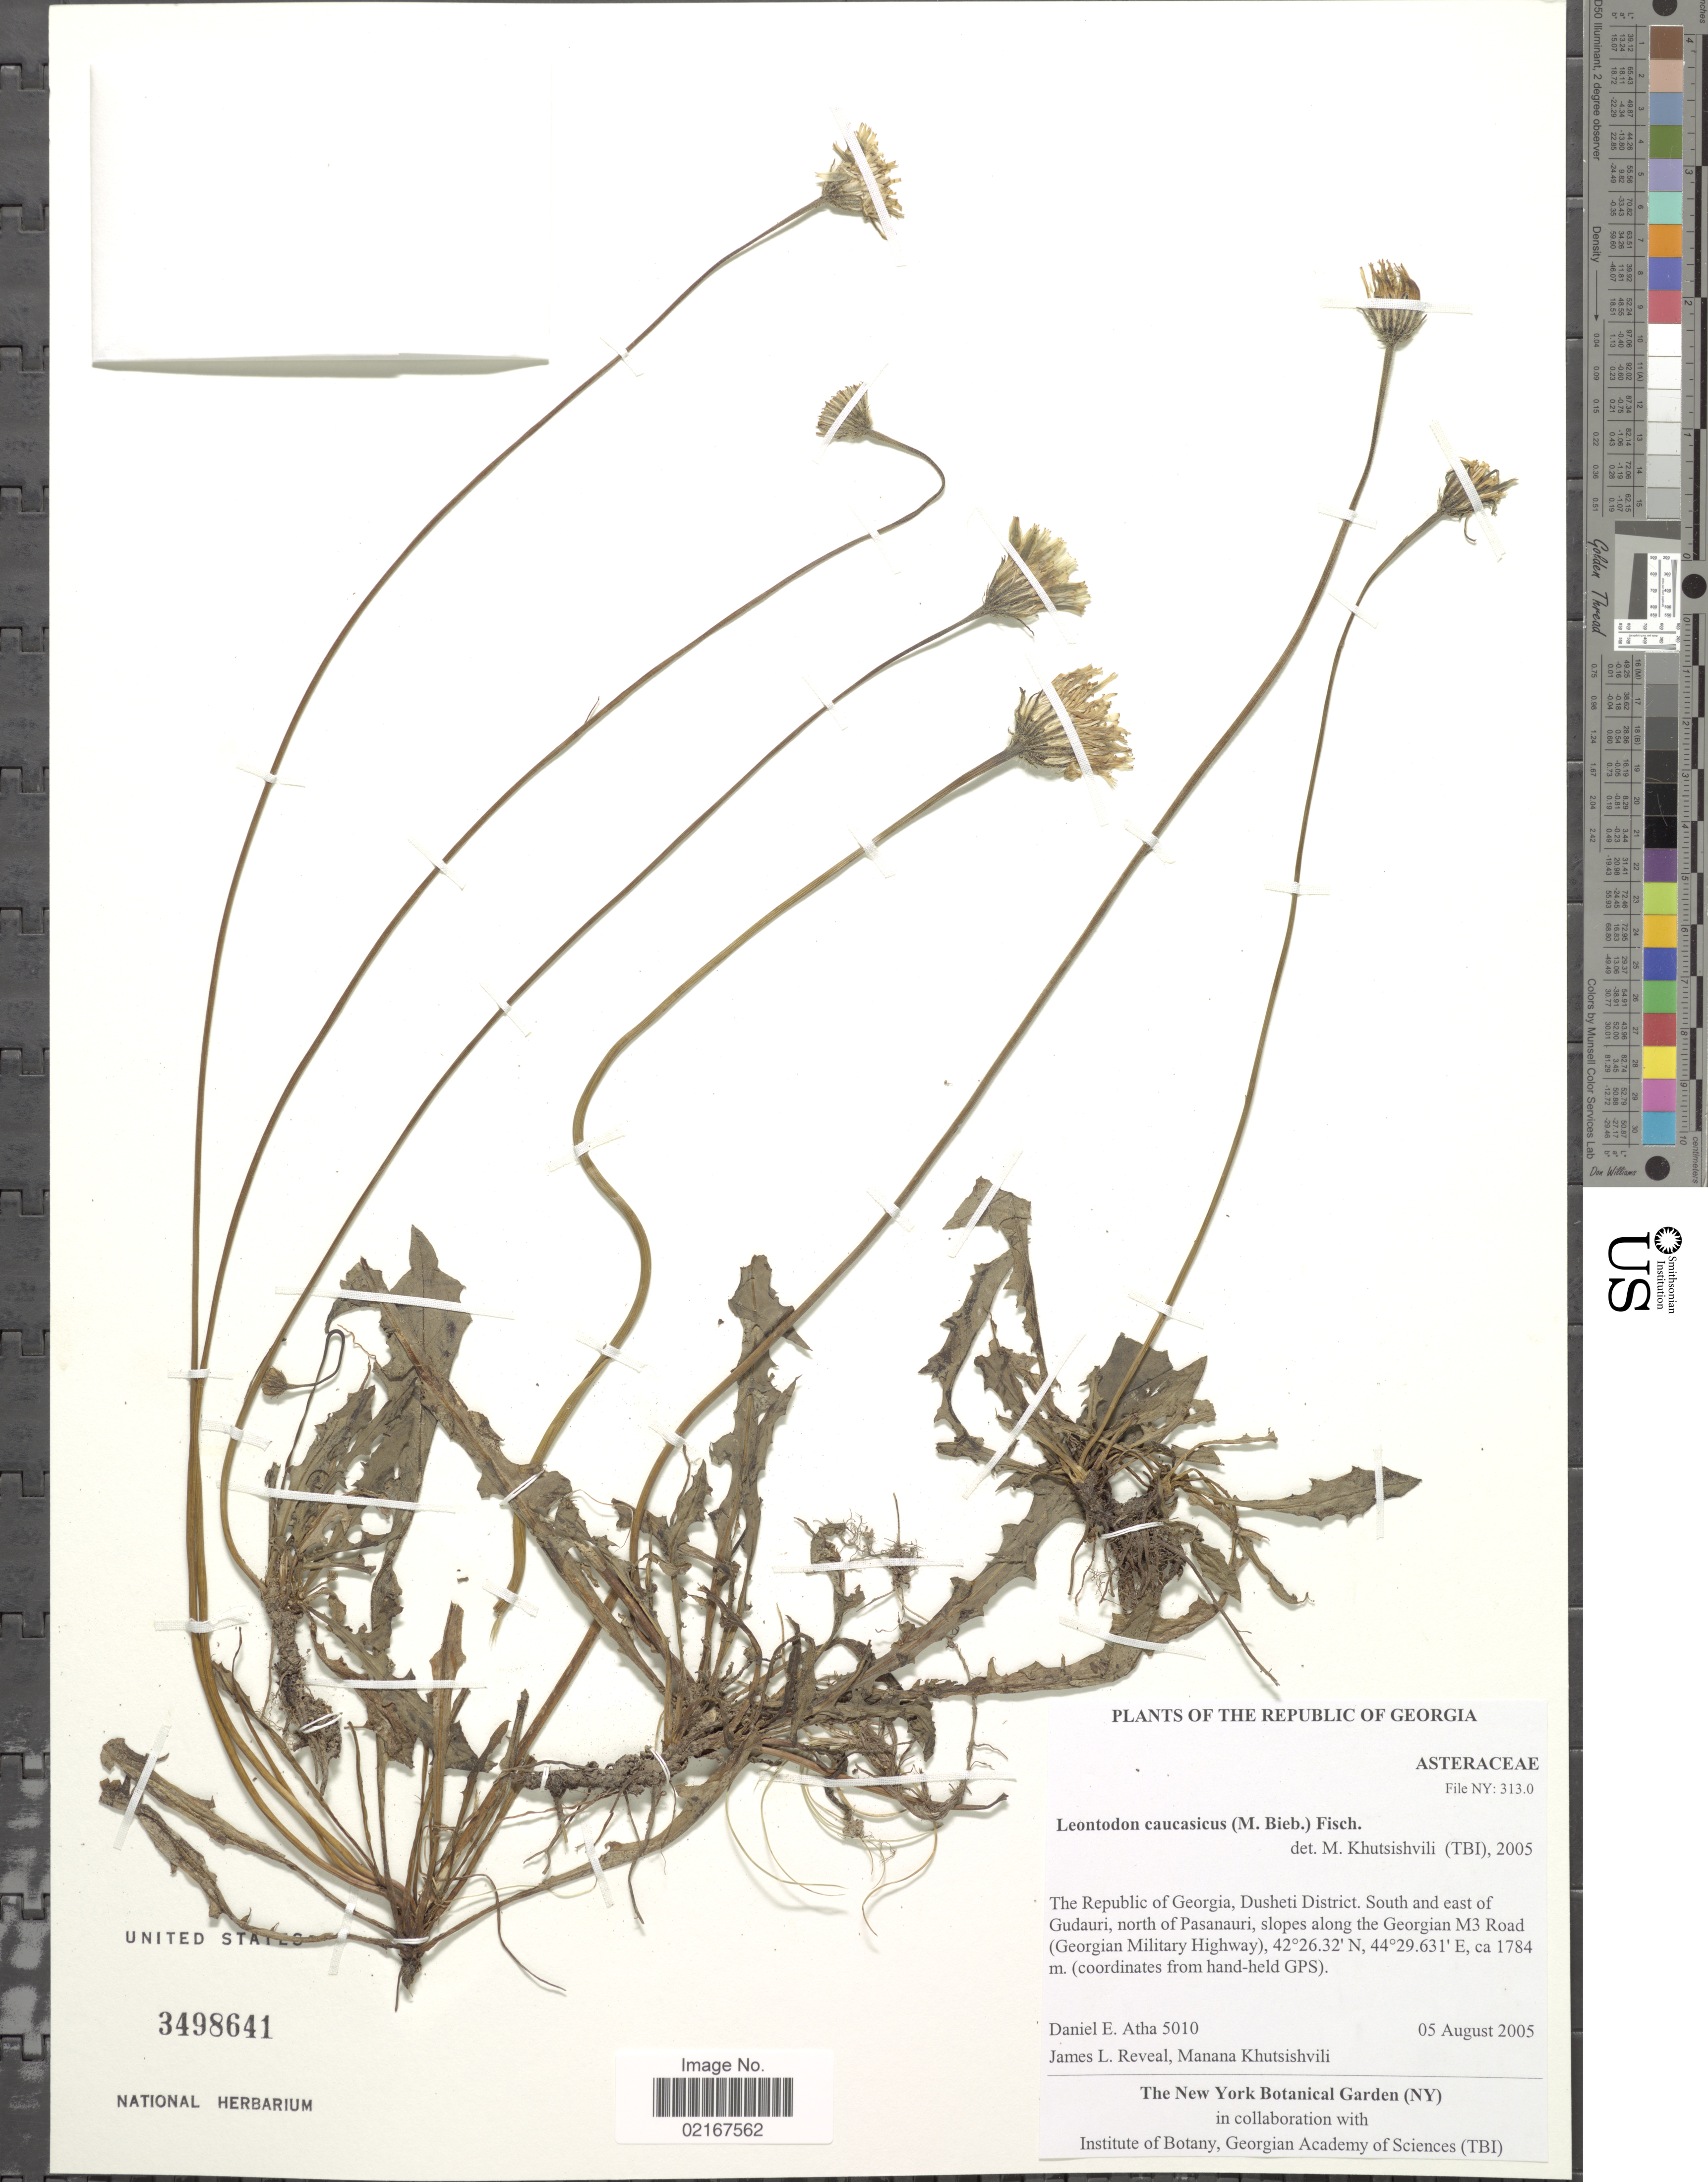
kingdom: Plantae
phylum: Tracheophyta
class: Magnoliopsida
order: Asterales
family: Asteraceae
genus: Leontodon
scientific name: Leontodon caucasicus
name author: (M. Bieb.) Fisch.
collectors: D. Atha, J. L. Reveal & M. Khutsishvili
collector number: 5010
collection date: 2005-08-05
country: Georgia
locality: Republic of Georgia, Dusheti District, South and east of Gudauri, north of Pasanauri, slopes along the Georgian M3 Road (Georgian Military Highway)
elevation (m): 1784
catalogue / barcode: US 3498641